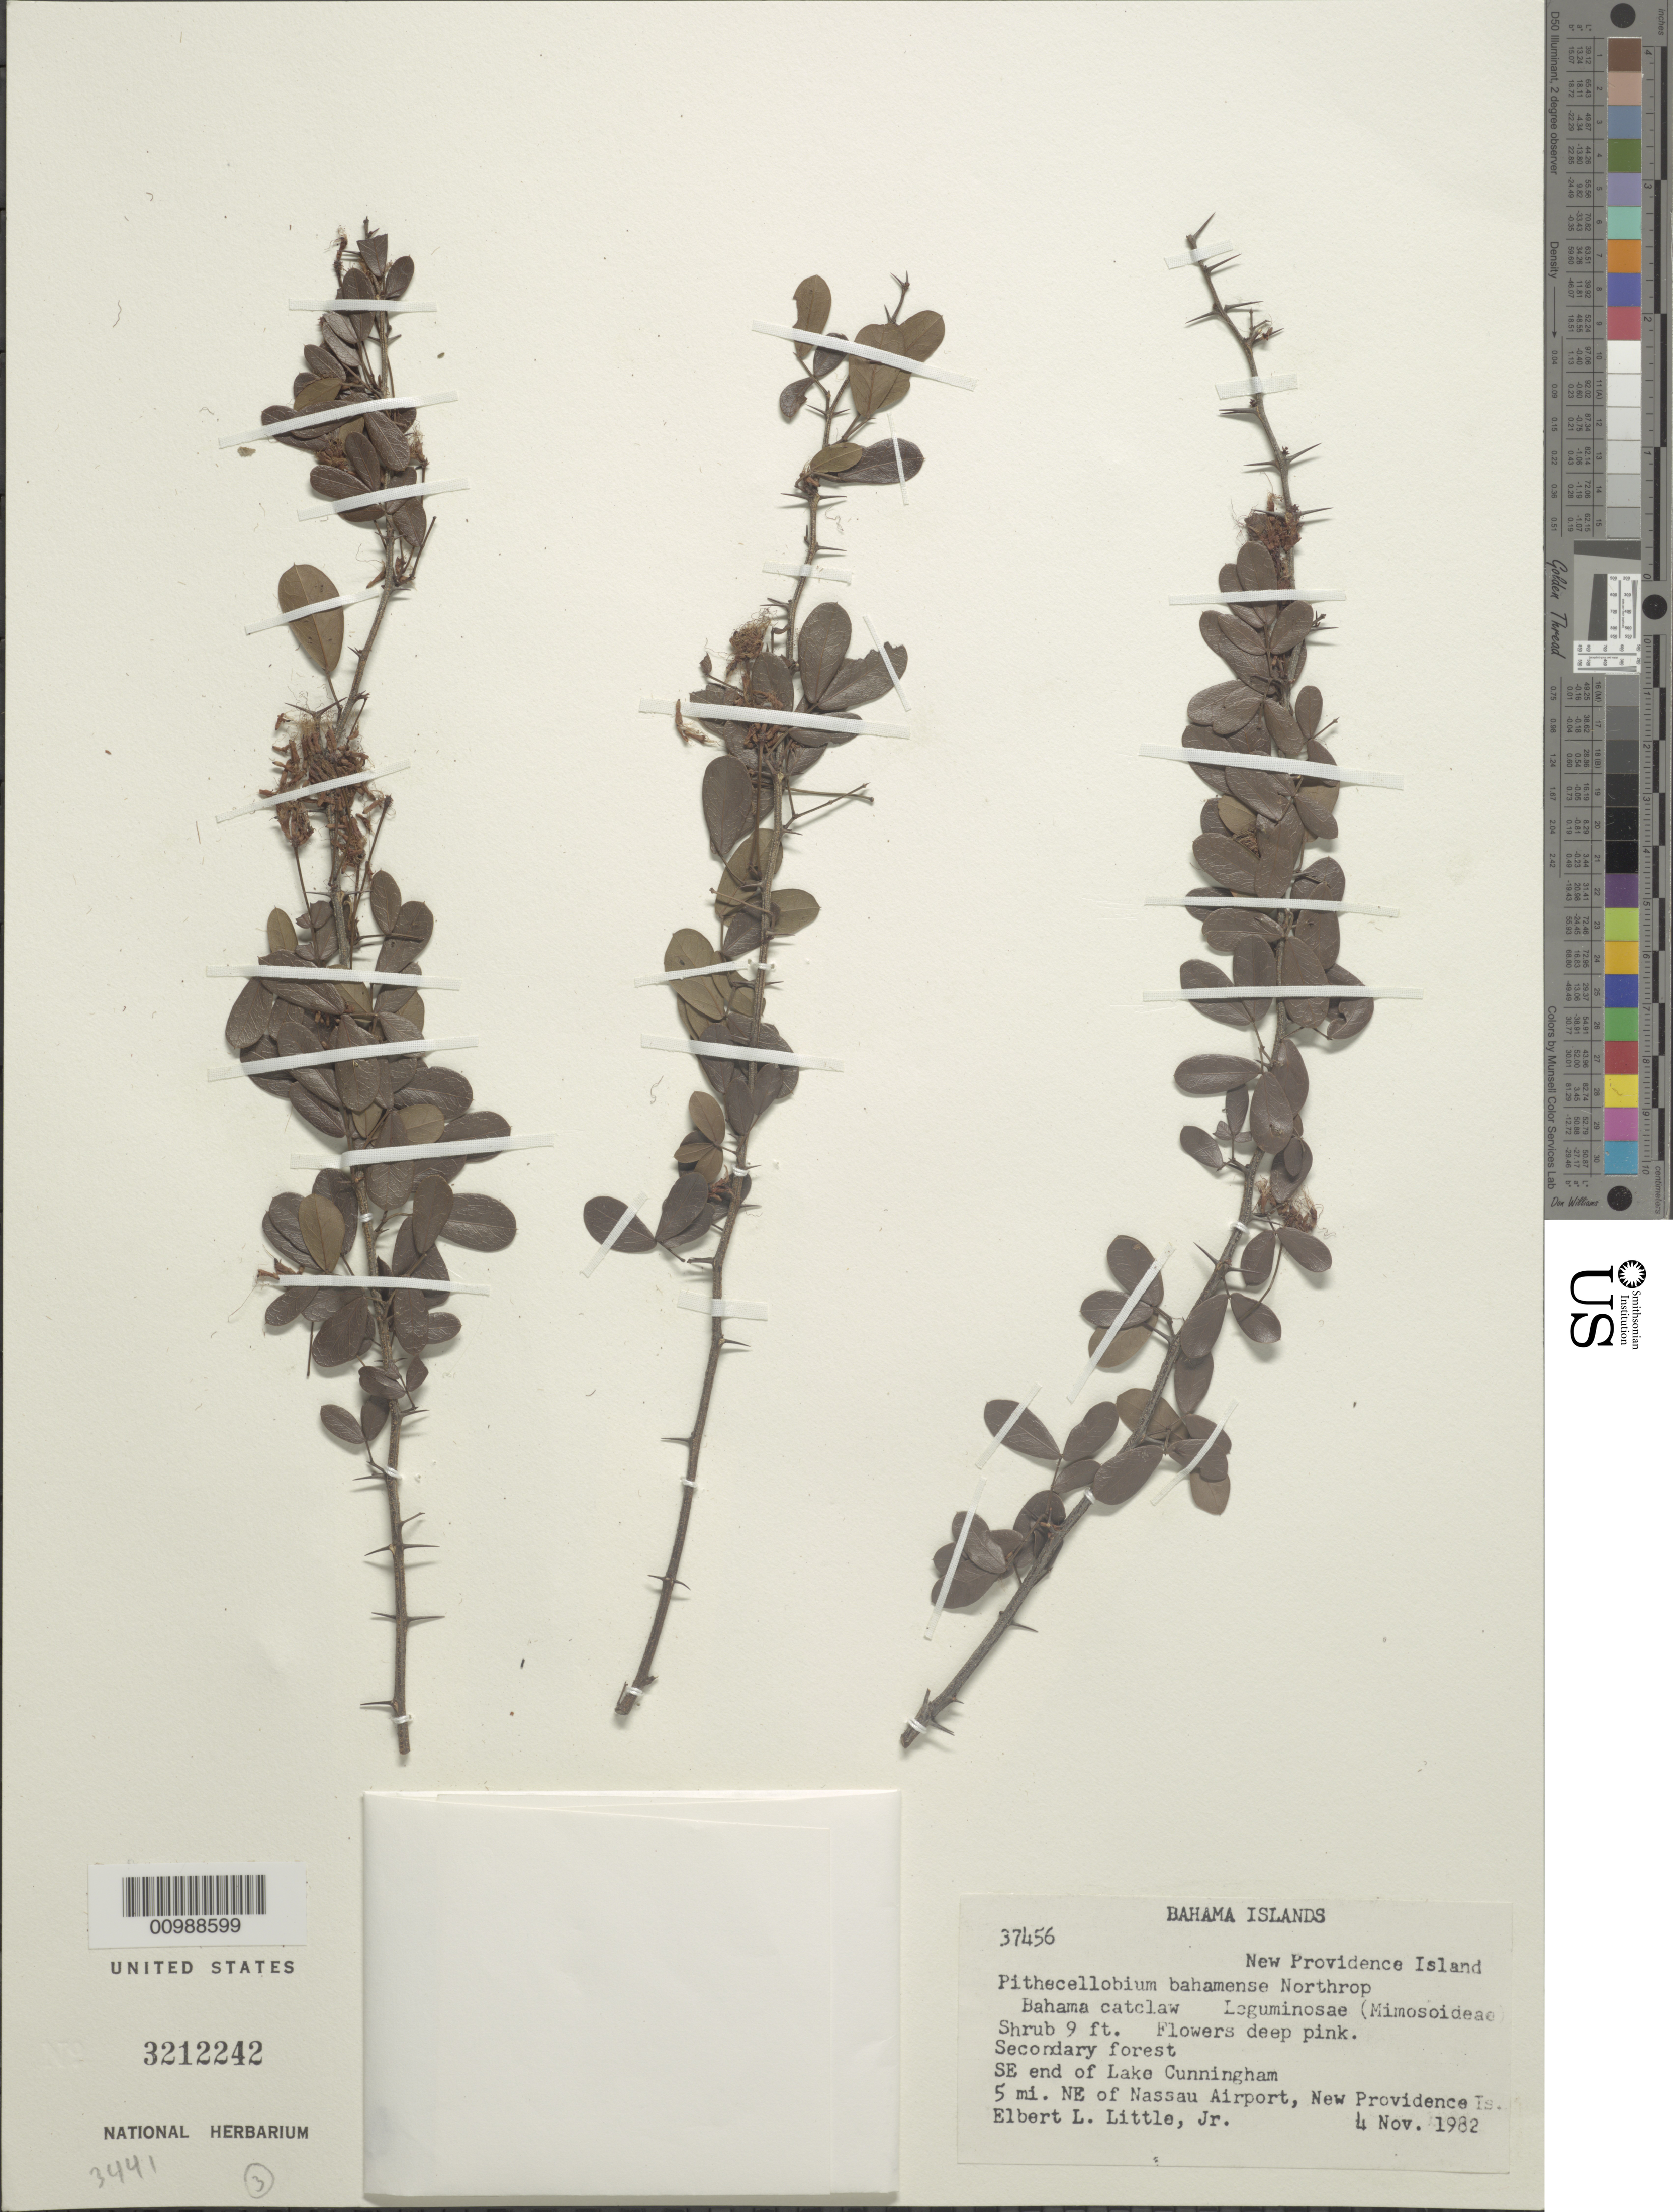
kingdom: Plantae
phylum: Tracheophyta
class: Magnoliopsida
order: Fabales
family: Fabaceae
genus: Pithecellobium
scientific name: Pithecellobium bahamense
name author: Northr.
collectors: E. L. Little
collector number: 37456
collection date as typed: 04 Nov 1982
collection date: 1982-11-04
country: Bahamas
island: New Providence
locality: SE end of Lake Cunningham, 5 mi NE of Nassau Airport.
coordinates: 0 N, 0 E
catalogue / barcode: US 3212242